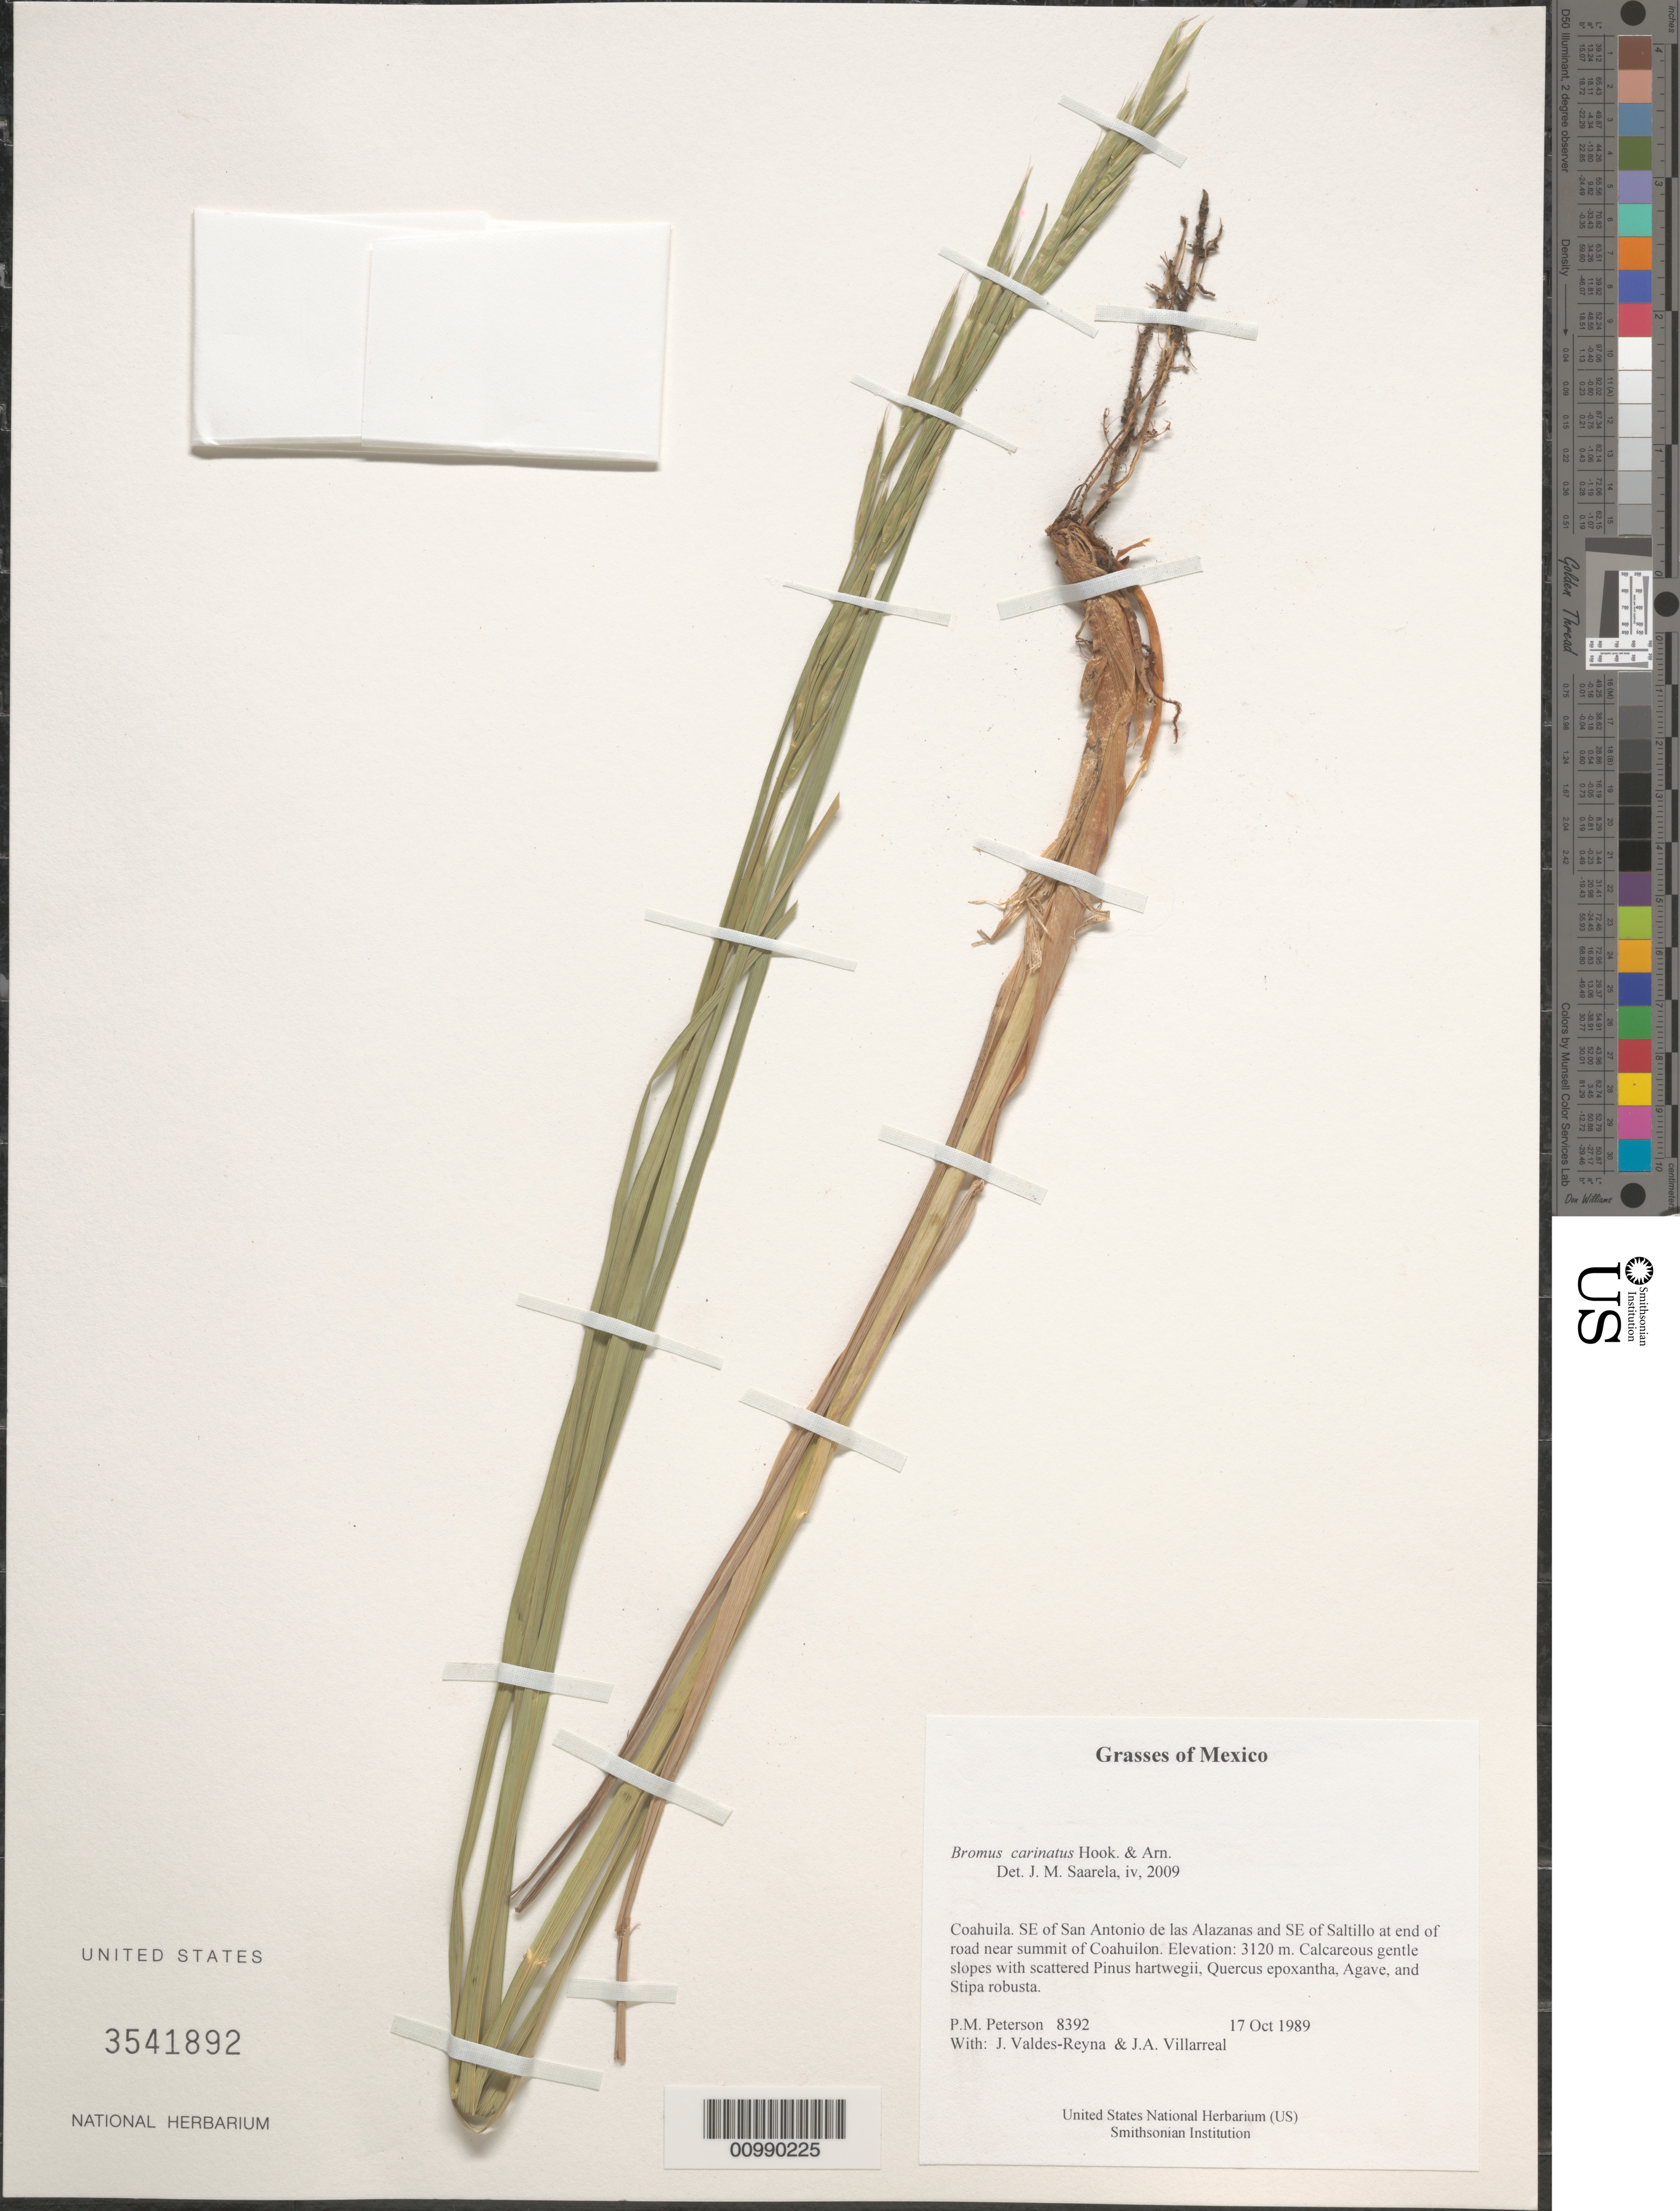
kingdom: Plantae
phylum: Tracheophyta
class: Liliopsida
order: Poales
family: Poaceae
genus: Bromus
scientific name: Bromus carinatus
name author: Hook. & Arn.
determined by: Saarela, J. M., (CAN), Canadian Museum of Nature (CANADA)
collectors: P. M. Peterson, J. Valdés-Reyna & J. Villarreal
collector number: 08392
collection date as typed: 17 Oct 1989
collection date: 1989-10-17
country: Mexico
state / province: Coahuila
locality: SE of San Antonio de las Alazanas and SE of Saltillo at end of road near summit of Coahuilon.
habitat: Calcareous gentle slopes with scattered Pinus hartwegii, Quercus epoxantha, Agave, and Stipa robusta.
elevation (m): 3120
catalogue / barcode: US 3541892